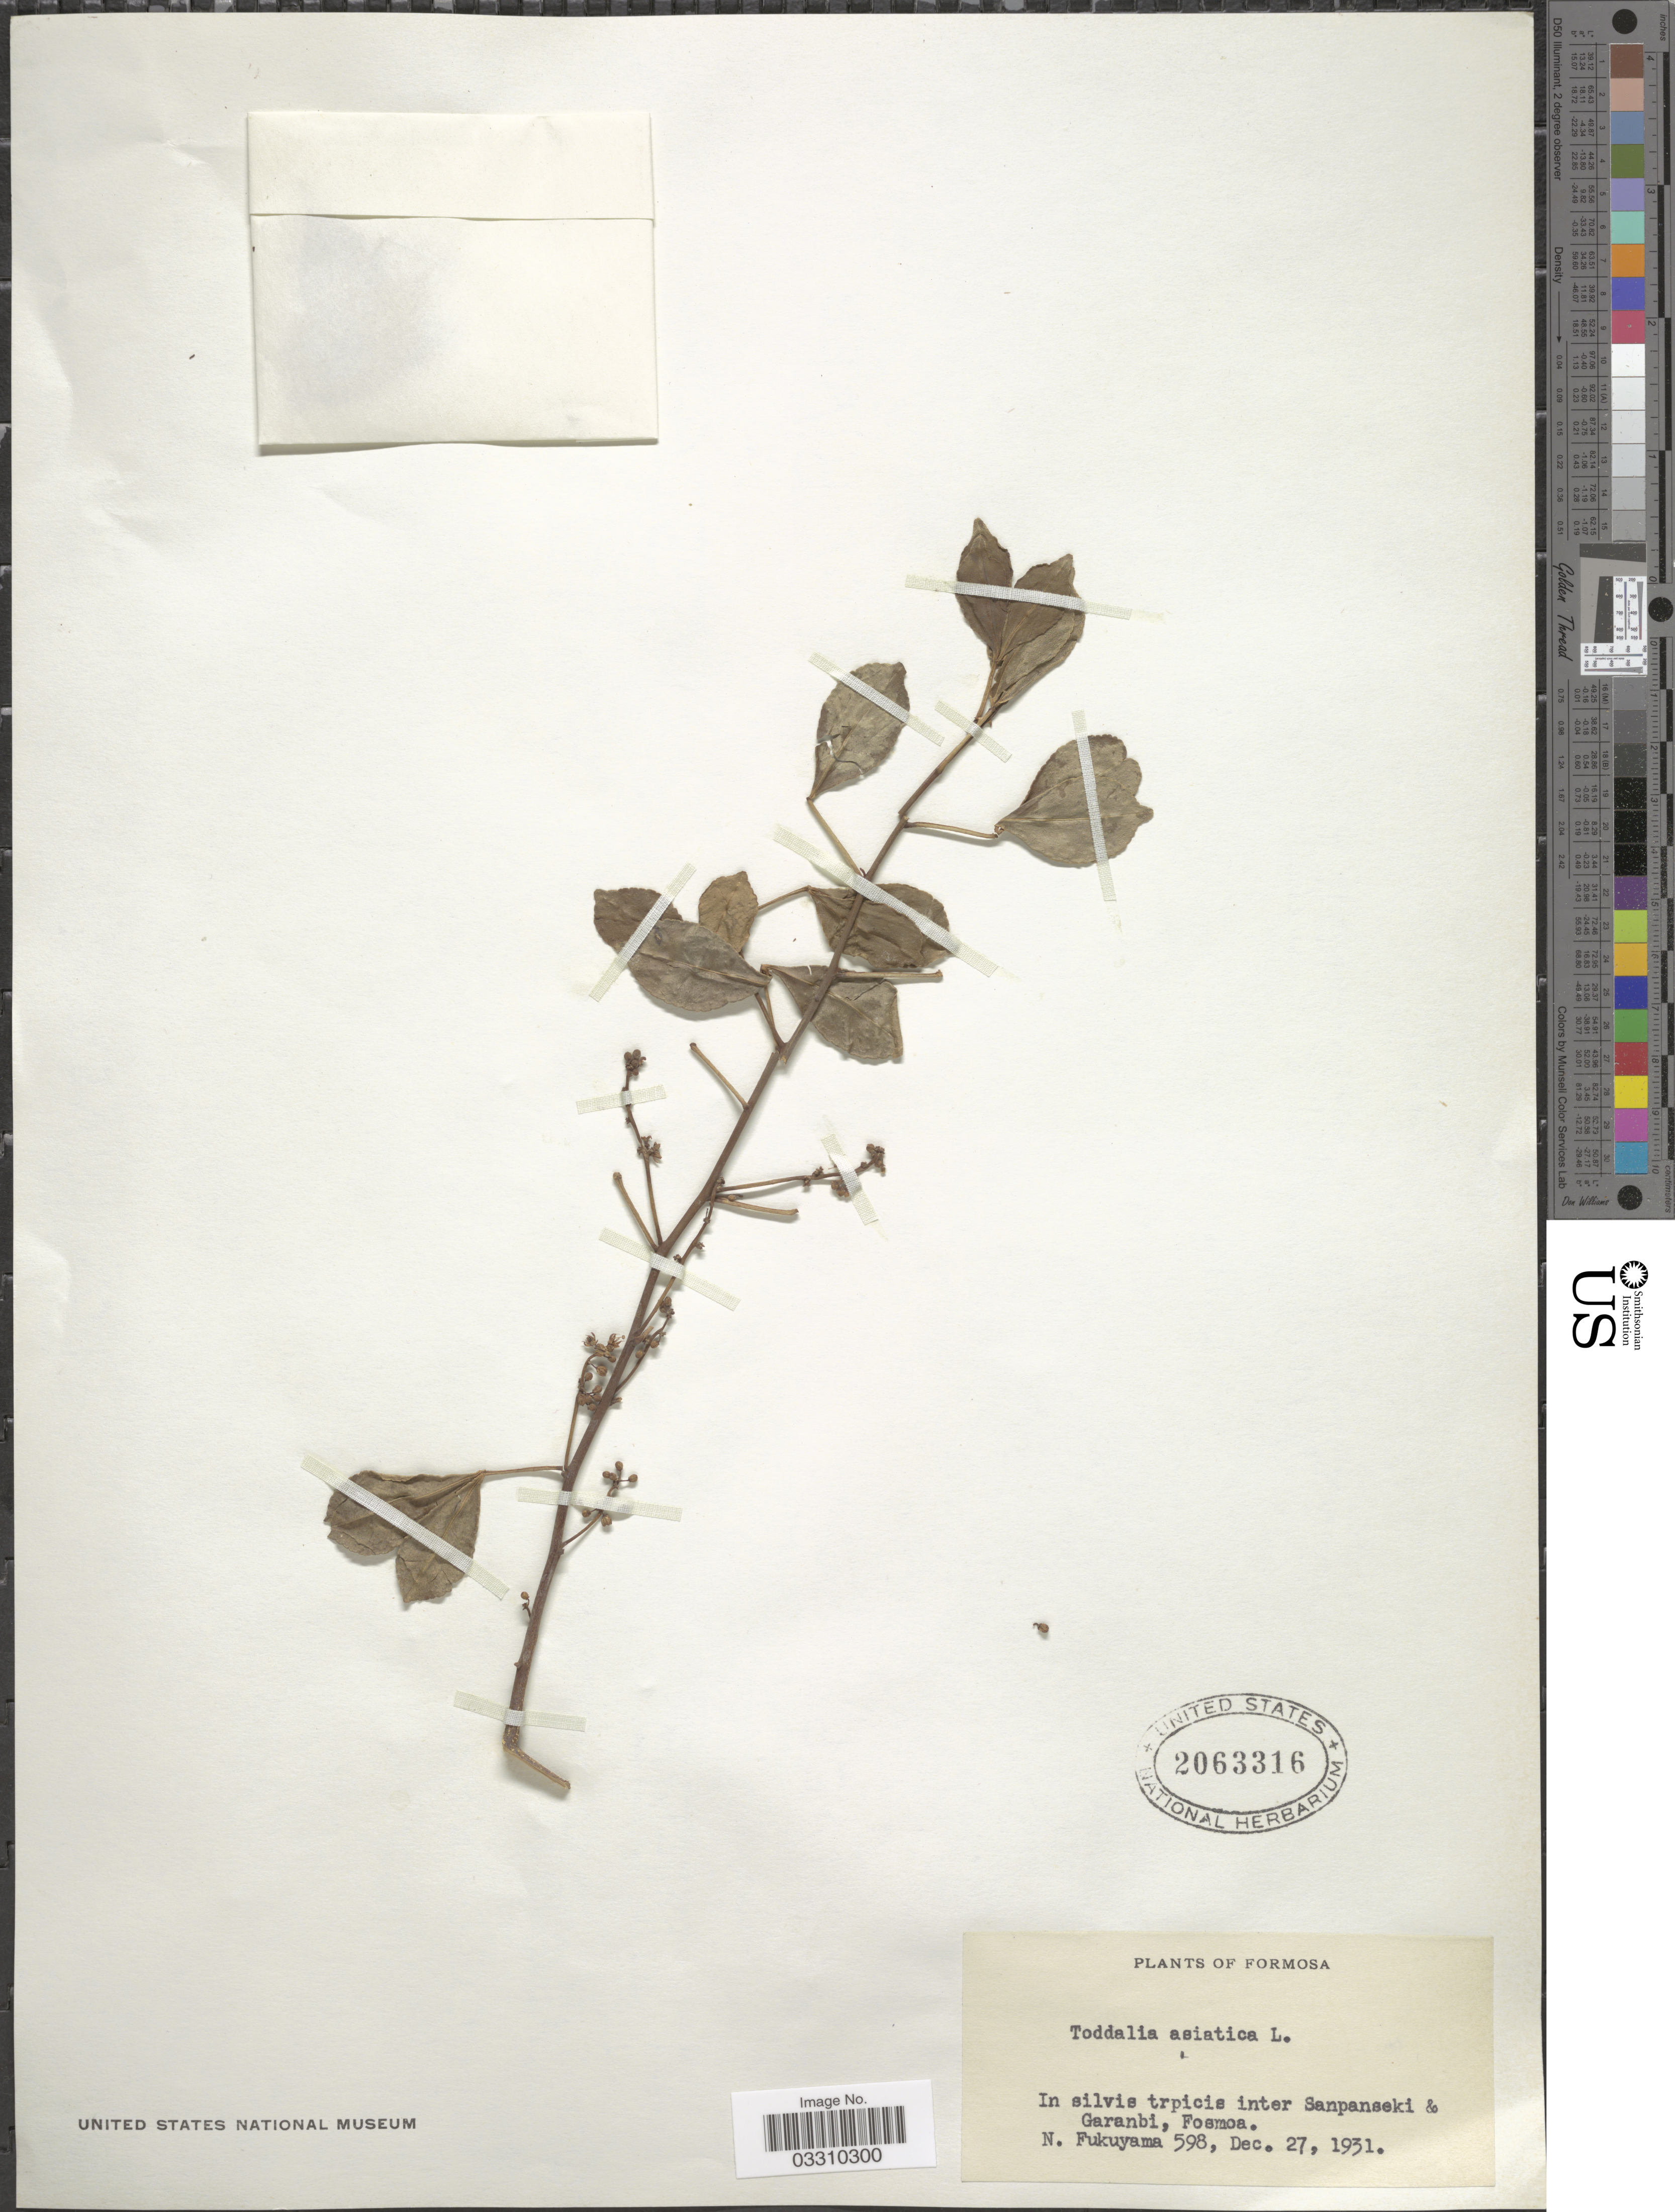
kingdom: Plantae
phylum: Tracheophyta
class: Magnoliopsida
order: Sapindales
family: Rutaceae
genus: Zanthoxylum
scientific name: Zanthoxylum asiaticum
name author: (L.) Appelhans et al.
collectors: N. Fukuyama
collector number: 598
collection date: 1931-12-27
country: Taiwan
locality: In silvis trpicis inter Sanpanseki & Garanbi, Formosa.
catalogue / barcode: US 2063316